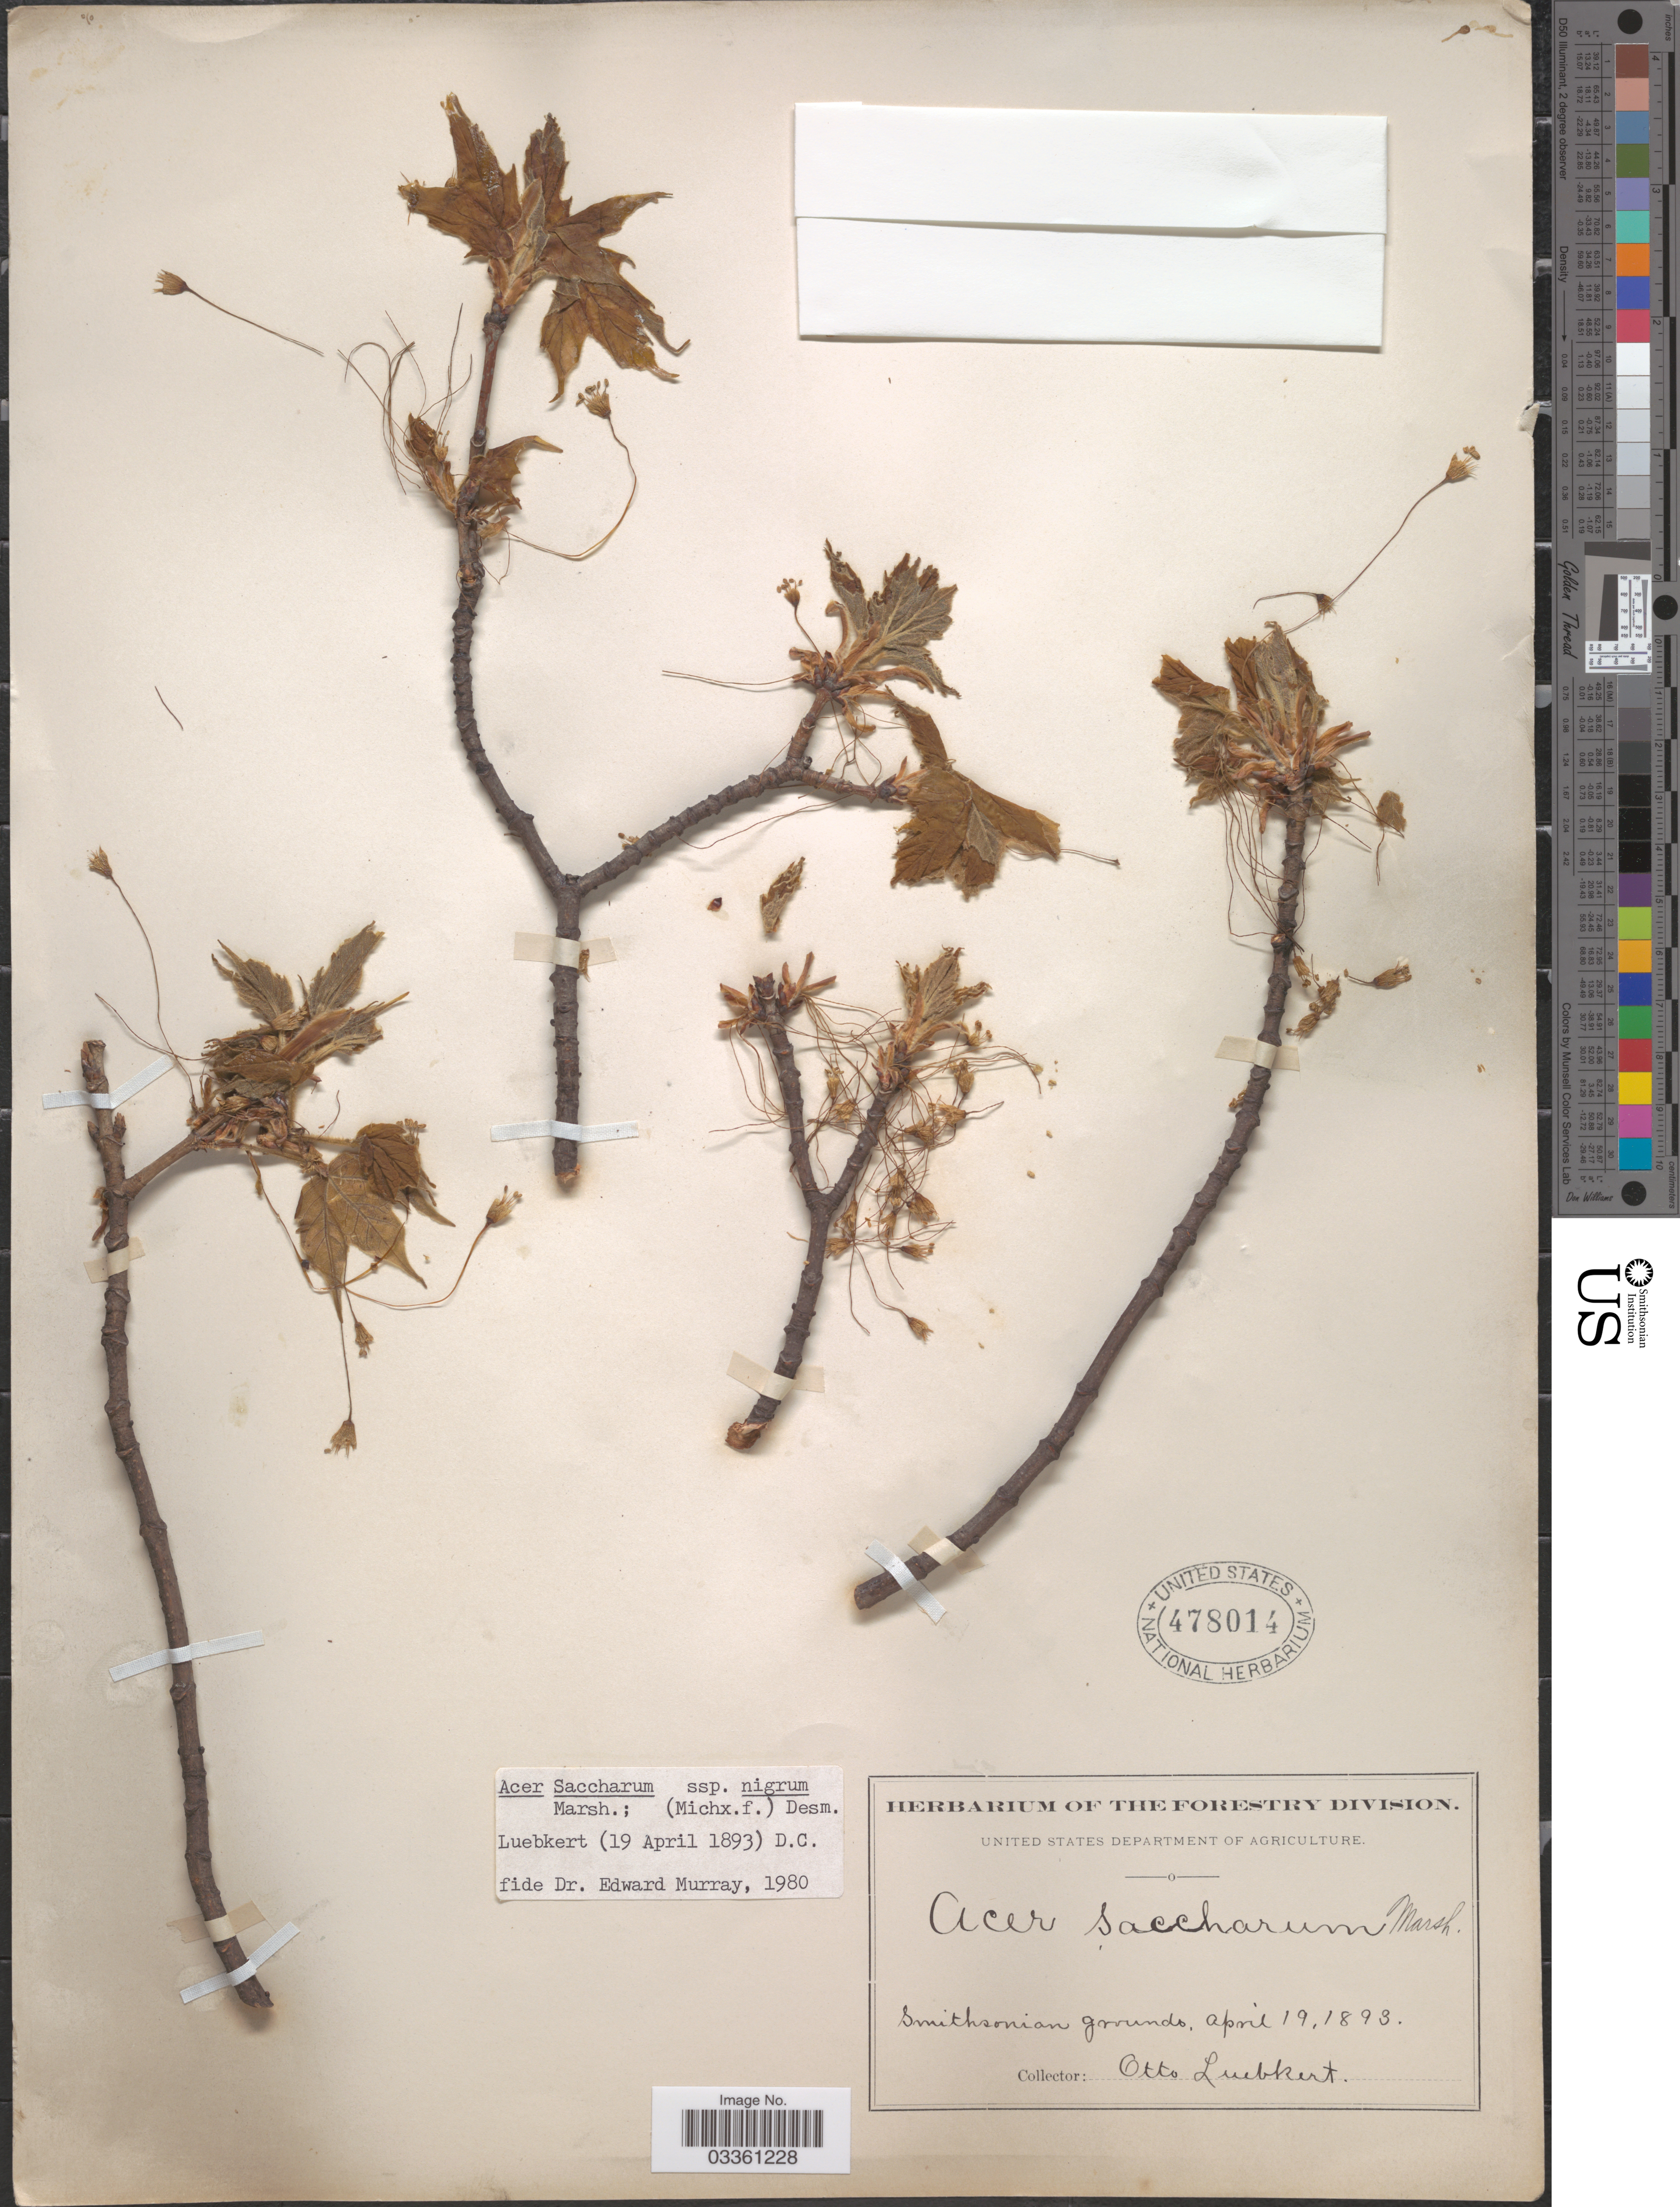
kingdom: Plantae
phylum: Tracheophyta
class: Magnoliopsida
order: Sapindales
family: Sapindaceae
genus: Acer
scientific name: Acer saccharum subsp. nigrum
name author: (F. Michx.) Desmarais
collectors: O. Luebkert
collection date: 1893-04-19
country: United States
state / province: District of Columbia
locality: Smithsonian grounds.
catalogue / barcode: US 478014